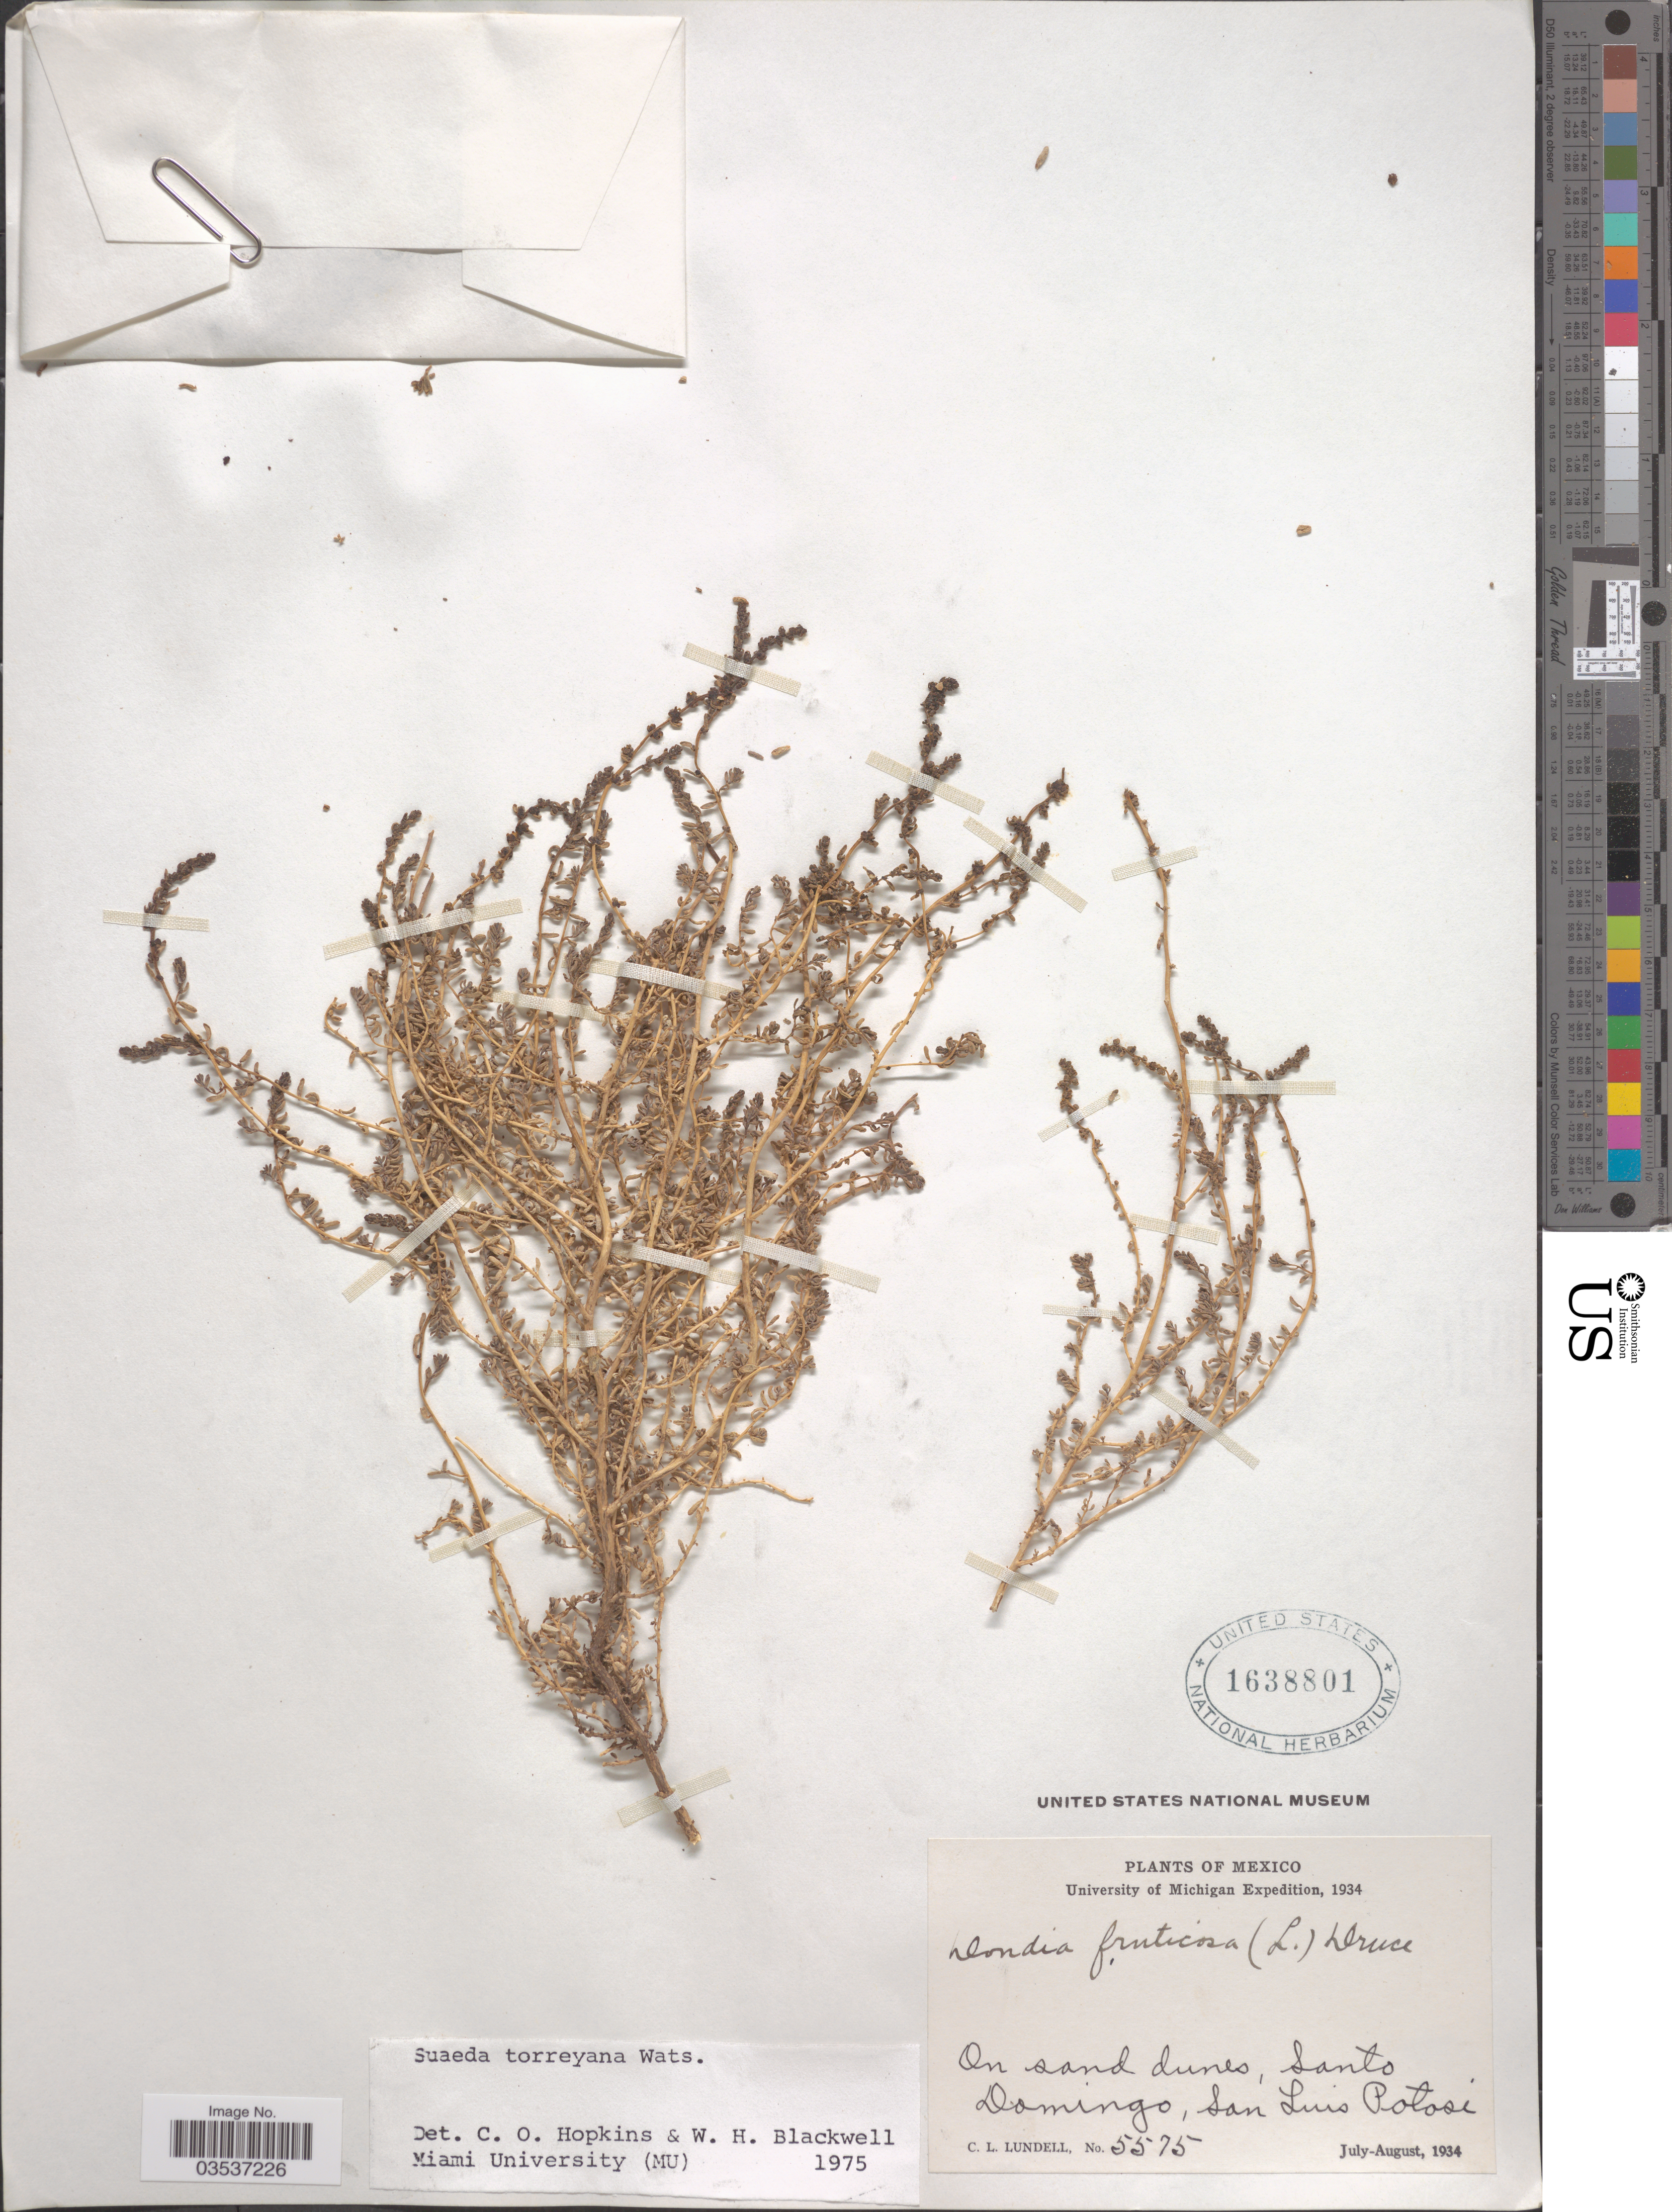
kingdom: Plantae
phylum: Tracheophyta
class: Magnoliopsida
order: Caryophyllales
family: Amaranthaceae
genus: Suaeda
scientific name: Suaeda torreyana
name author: S. Watson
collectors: C. L. Lundell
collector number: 5575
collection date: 1934-07/1934-08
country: Mexico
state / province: San Luis Potosí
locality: Santo Domingo.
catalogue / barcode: US 1638801